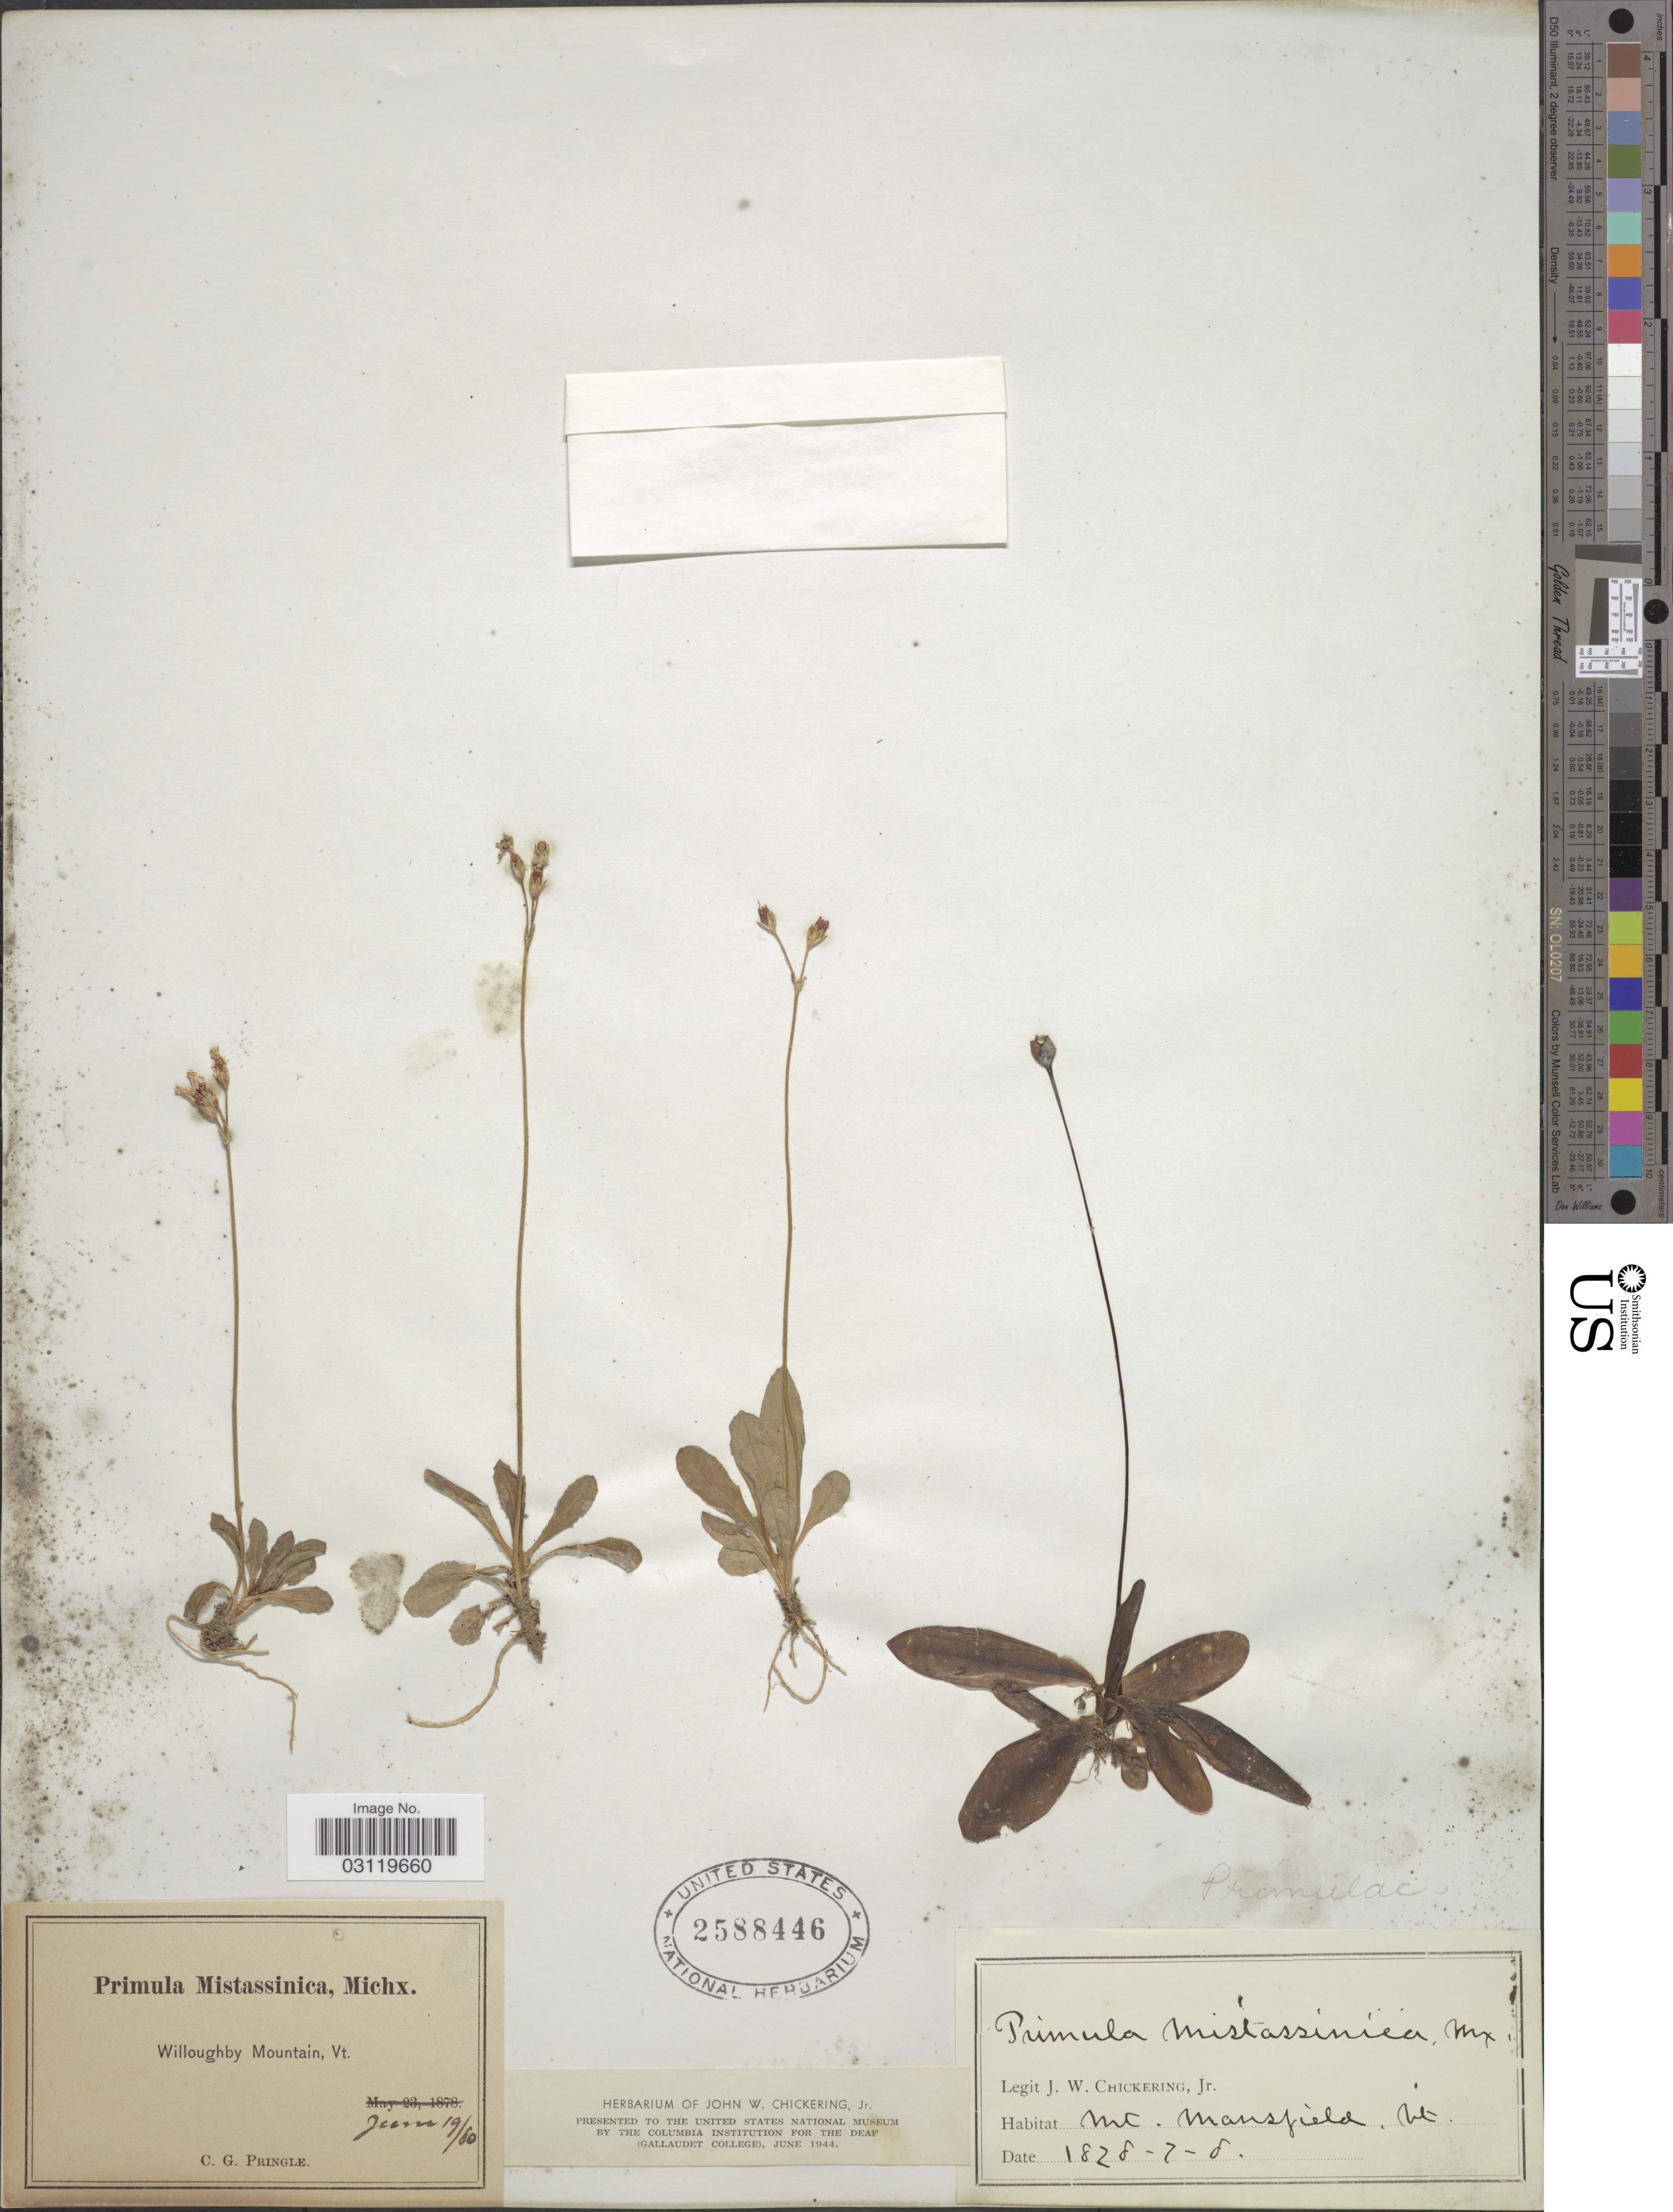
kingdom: Plantae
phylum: Tracheophyta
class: Magnoliopsida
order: Ericales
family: Primulaceae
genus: Primula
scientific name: Primula mistassinica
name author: Michx.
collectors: C. G. Pringle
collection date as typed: Transcribed d/m/y: 19/6/80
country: United States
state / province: Vermont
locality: Willoughby Mountain.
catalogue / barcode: US 2588446